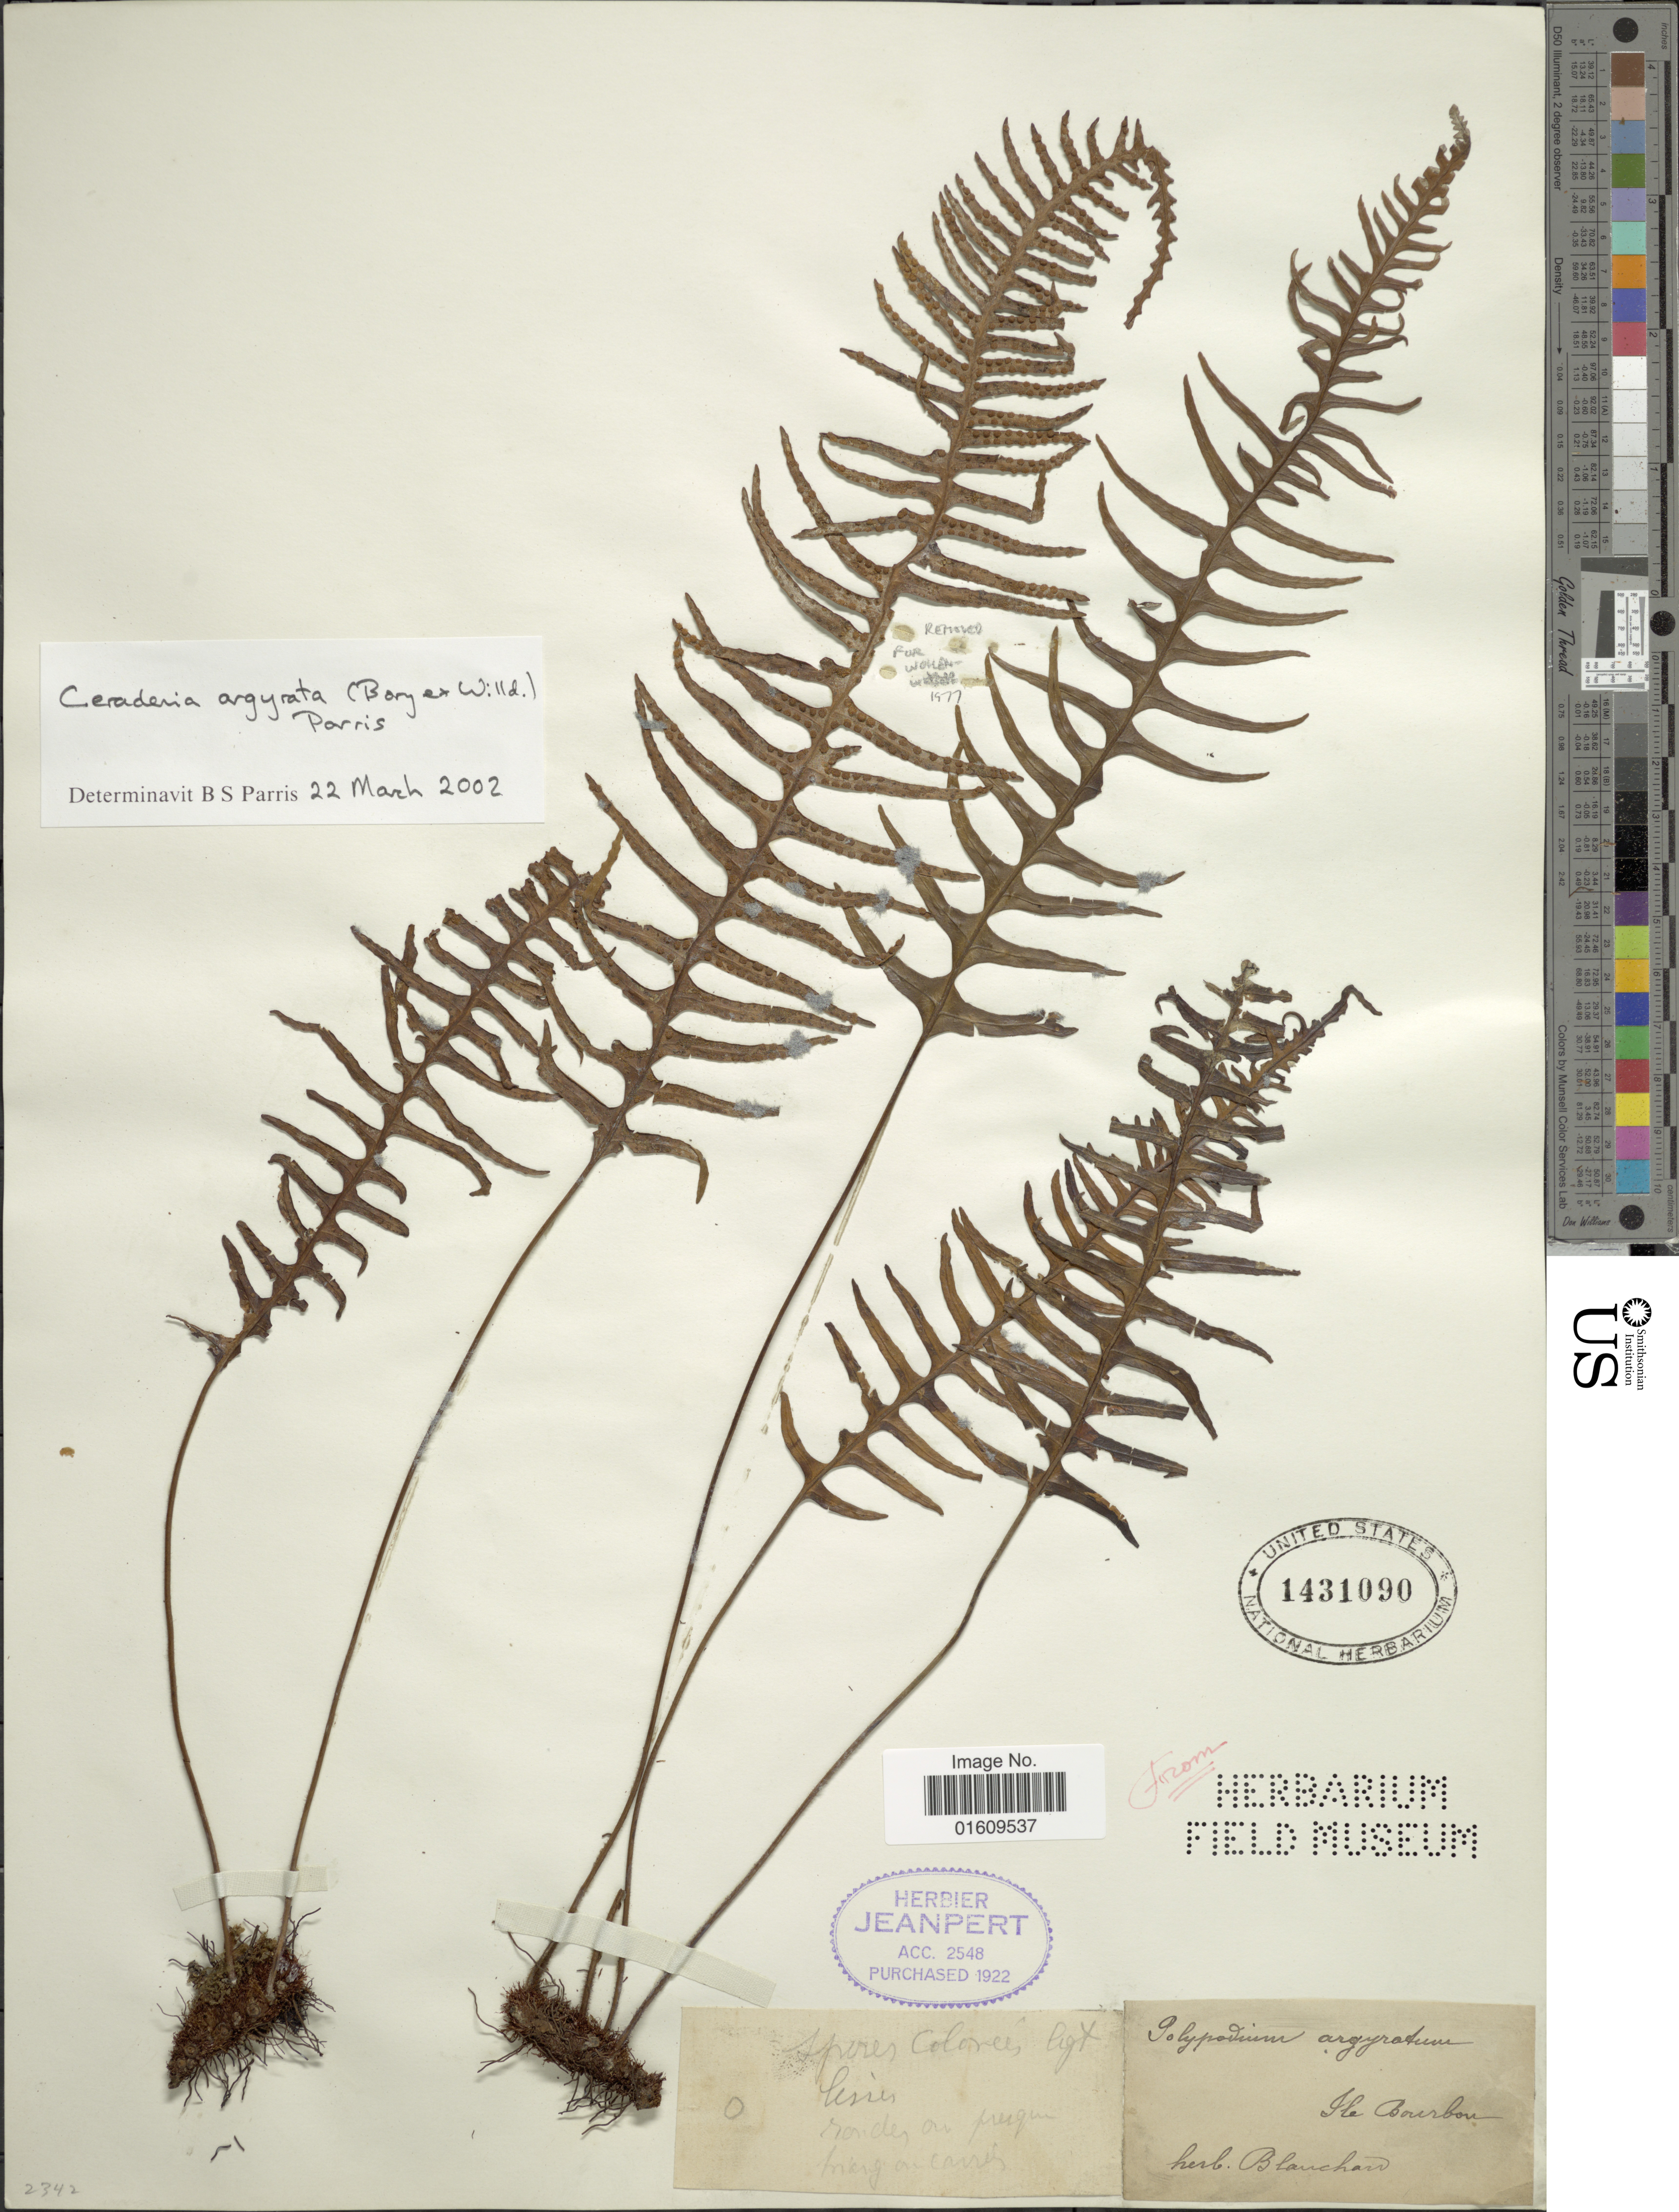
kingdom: Plantae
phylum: Tracheophyta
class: Polypodiopsida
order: Polypodiales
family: Polypodiaceae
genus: Ceradenia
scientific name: Ceradenia argyrata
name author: (Bory ex Willd.) Parris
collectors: ex herb. F. Blanchard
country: Reunion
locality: Fle. Bourbon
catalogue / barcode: US 1431090